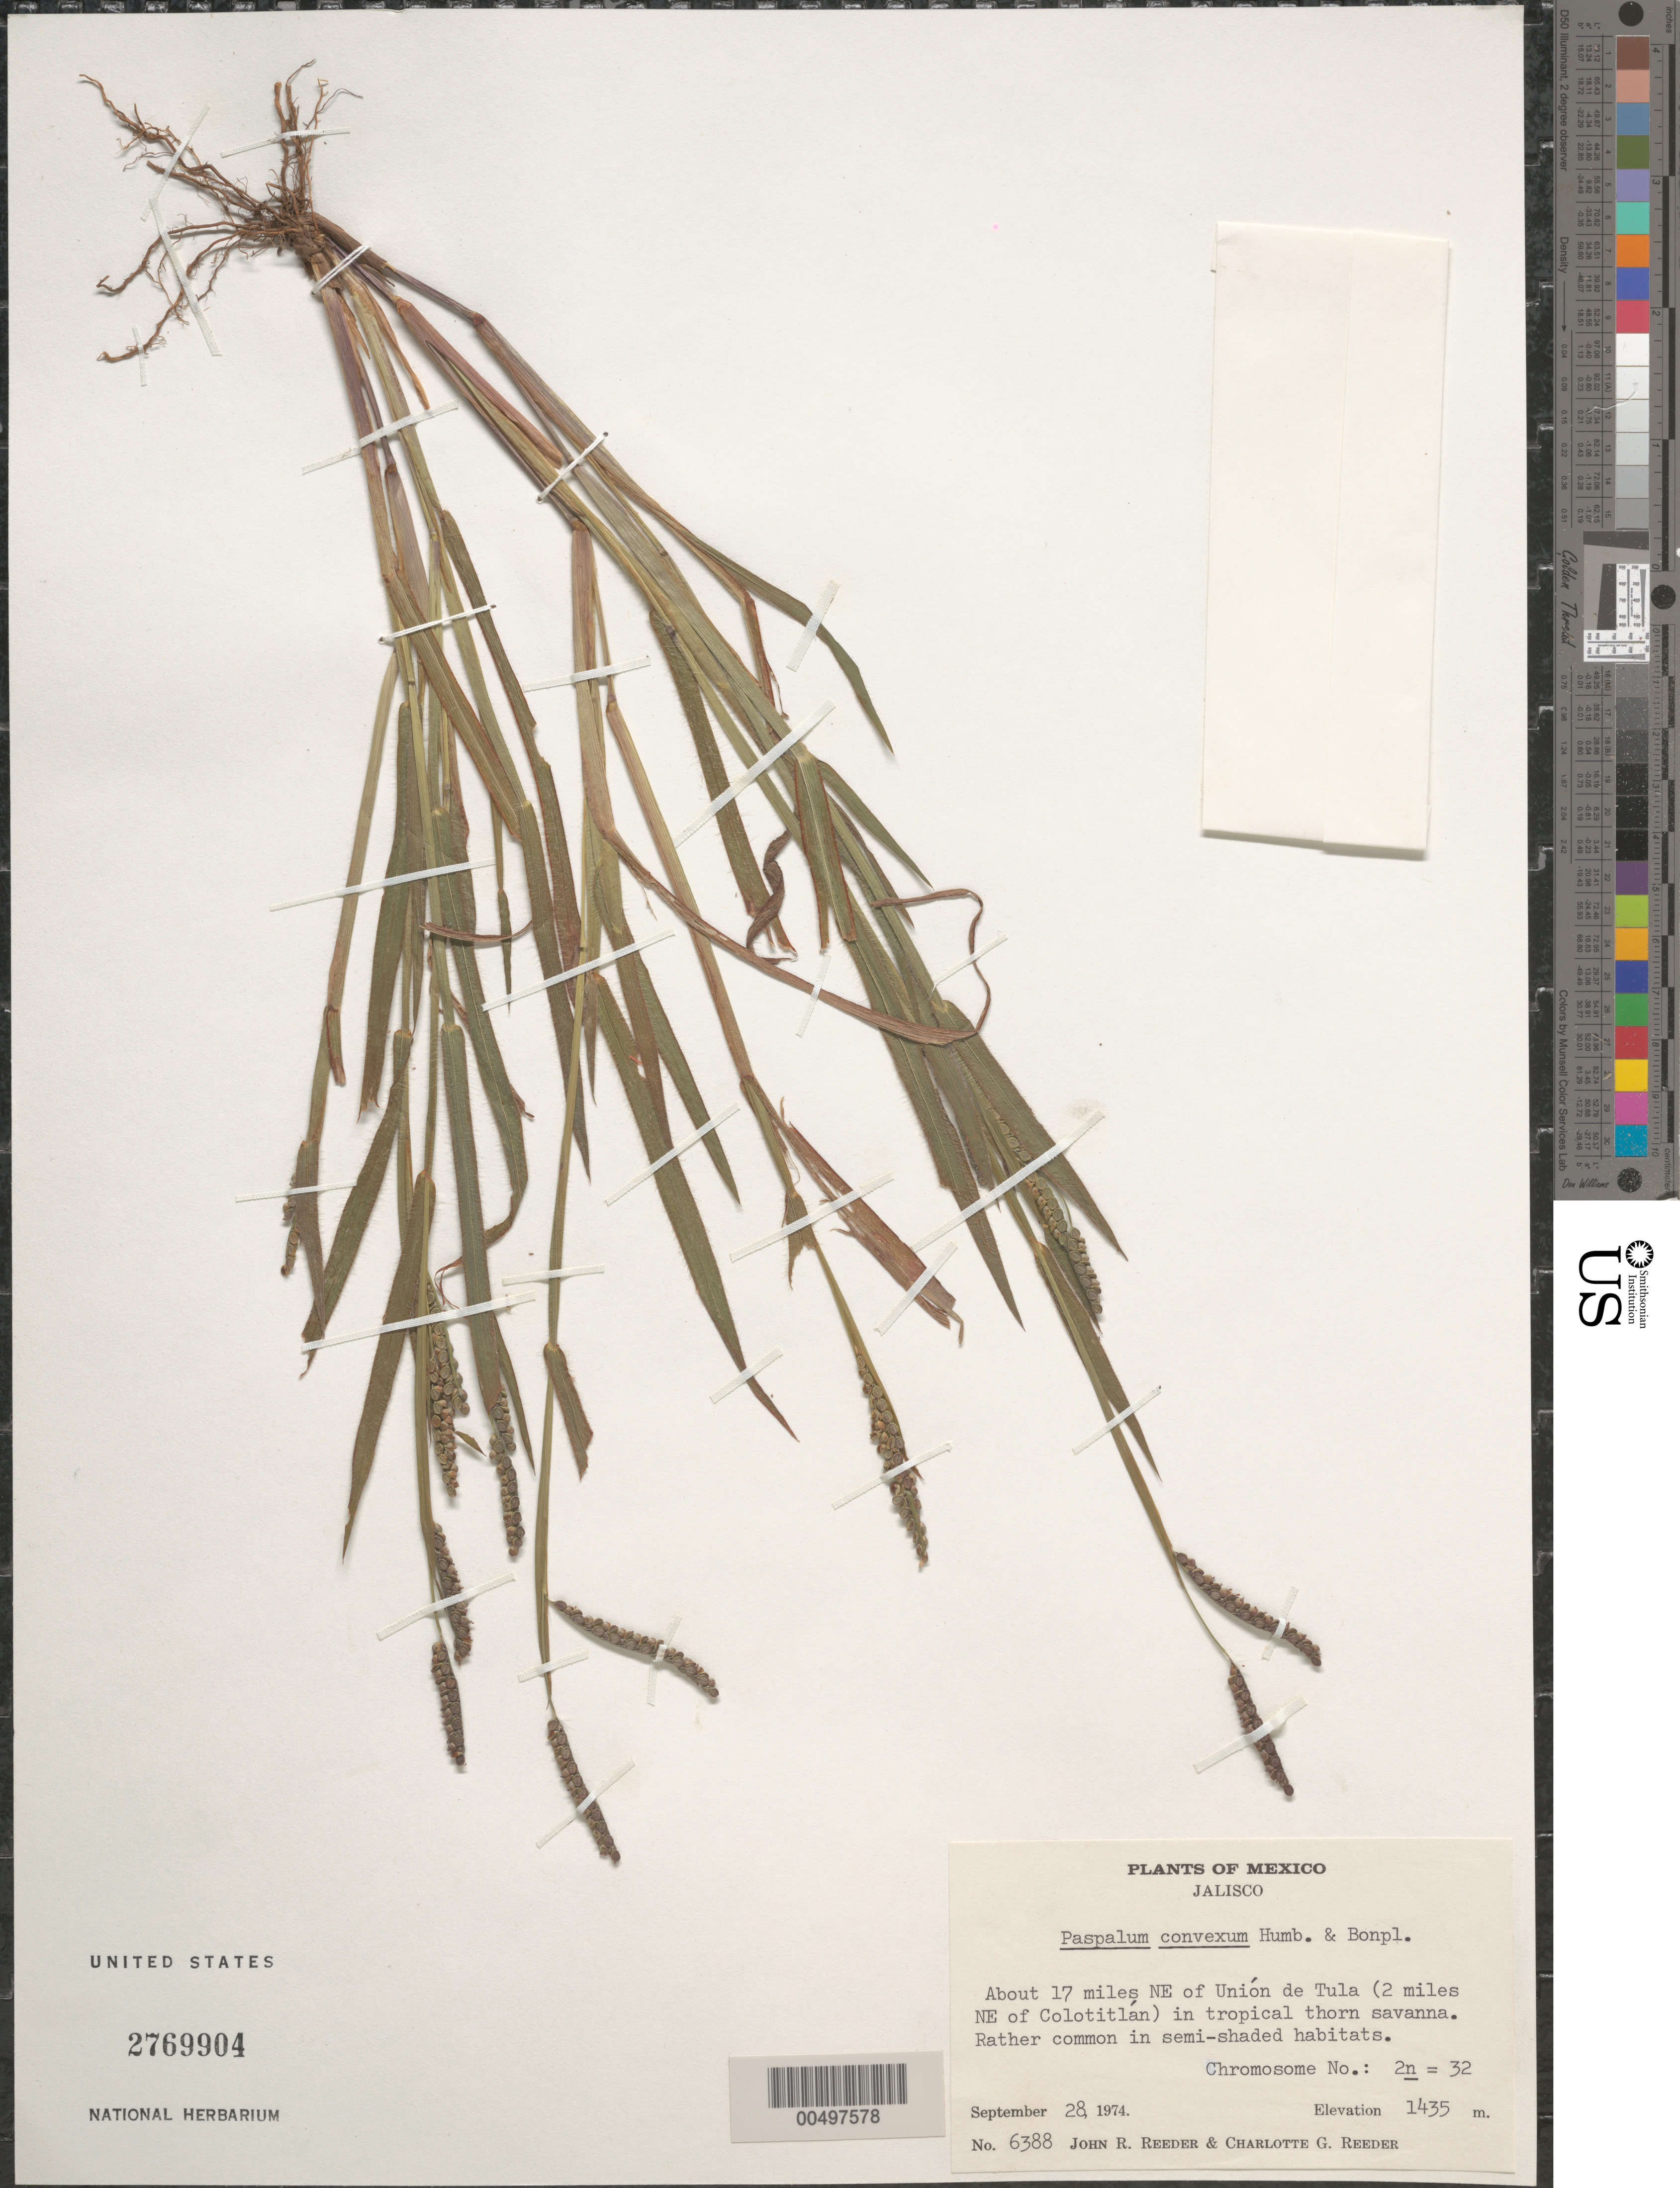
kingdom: Plantae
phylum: Tracheophyta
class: Liliopsida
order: Poales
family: Poaceae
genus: Paspalum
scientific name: Paspalum convexum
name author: Humb. & Bonpl. ex Flüggé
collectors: J. R. Reeder & C. G. Reeder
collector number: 6388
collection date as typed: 28 Sep 1974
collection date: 1974-09-28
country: Mexico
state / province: Jalisco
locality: About 17 mi NE of Unión de Tula (2 mi NE of Colotitlán)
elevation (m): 1435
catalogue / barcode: US 2769904